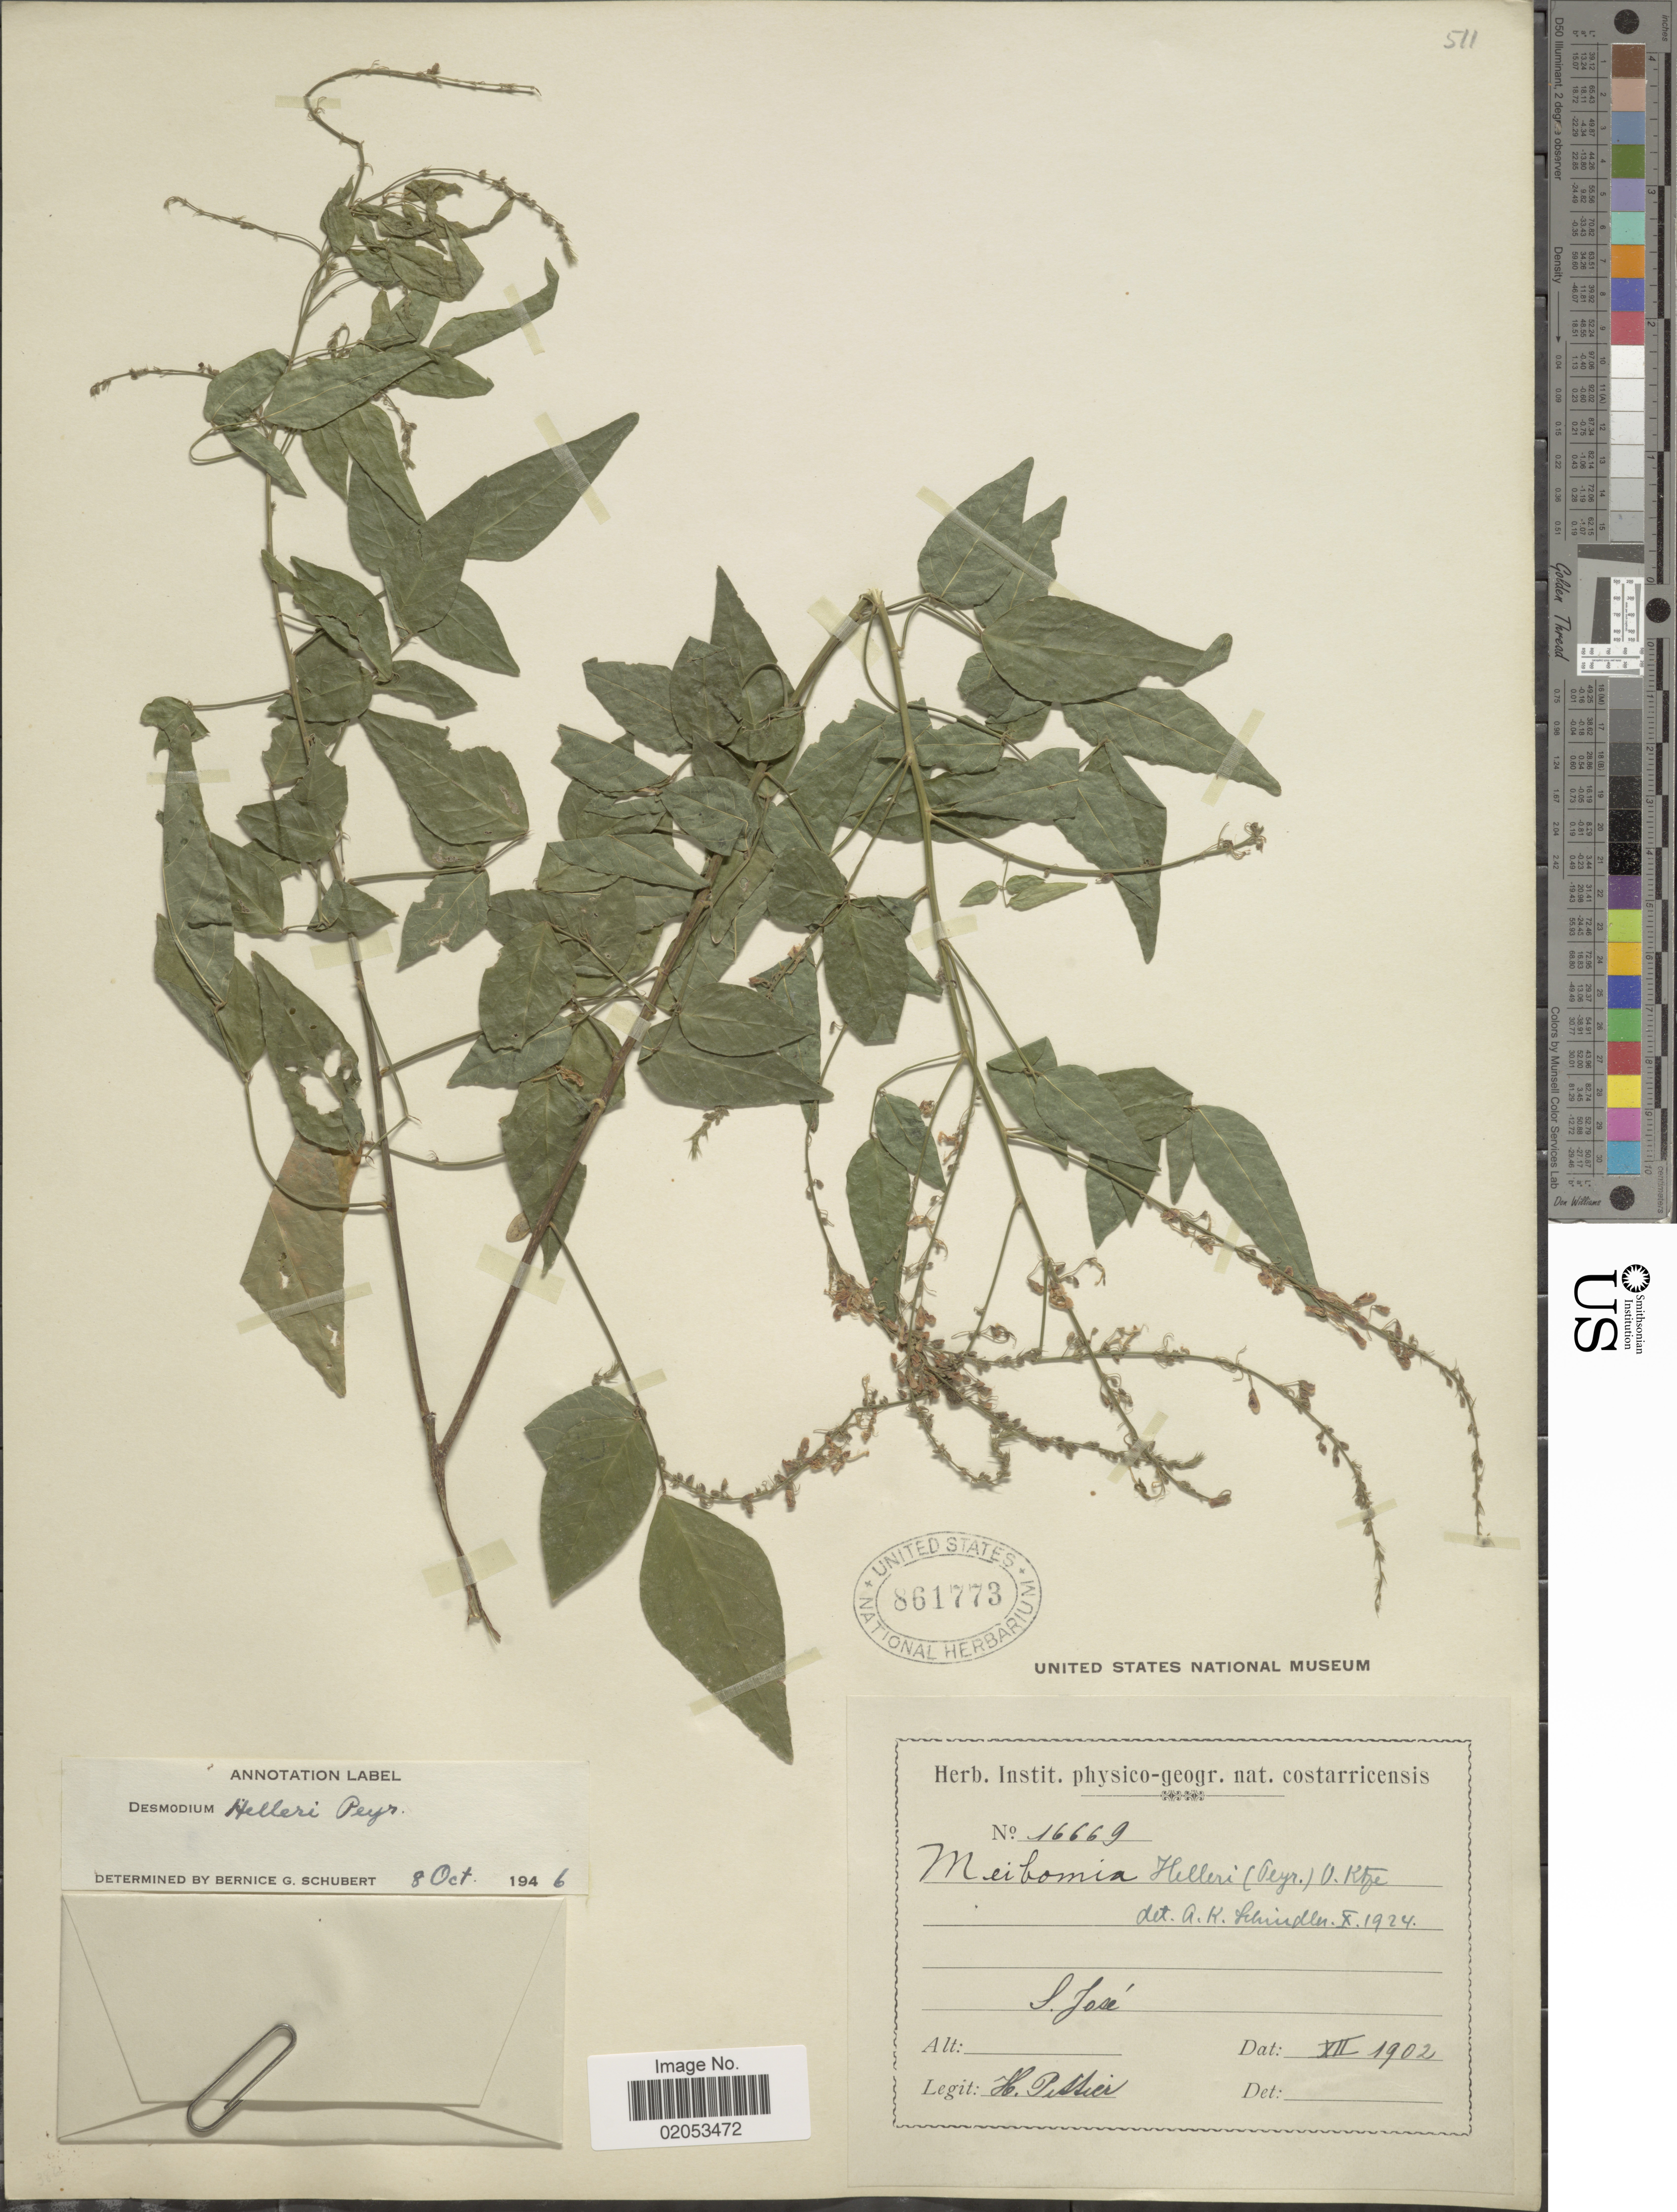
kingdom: Plantae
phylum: Tracheophyta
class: Magnoliopsida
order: Fabales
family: Fabaceae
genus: Desmodium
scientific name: Desmodium helleri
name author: Peyr.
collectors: H. F. Pittier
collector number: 16669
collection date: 1902-12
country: Costa Rica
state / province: San José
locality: S, José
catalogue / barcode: US 861773